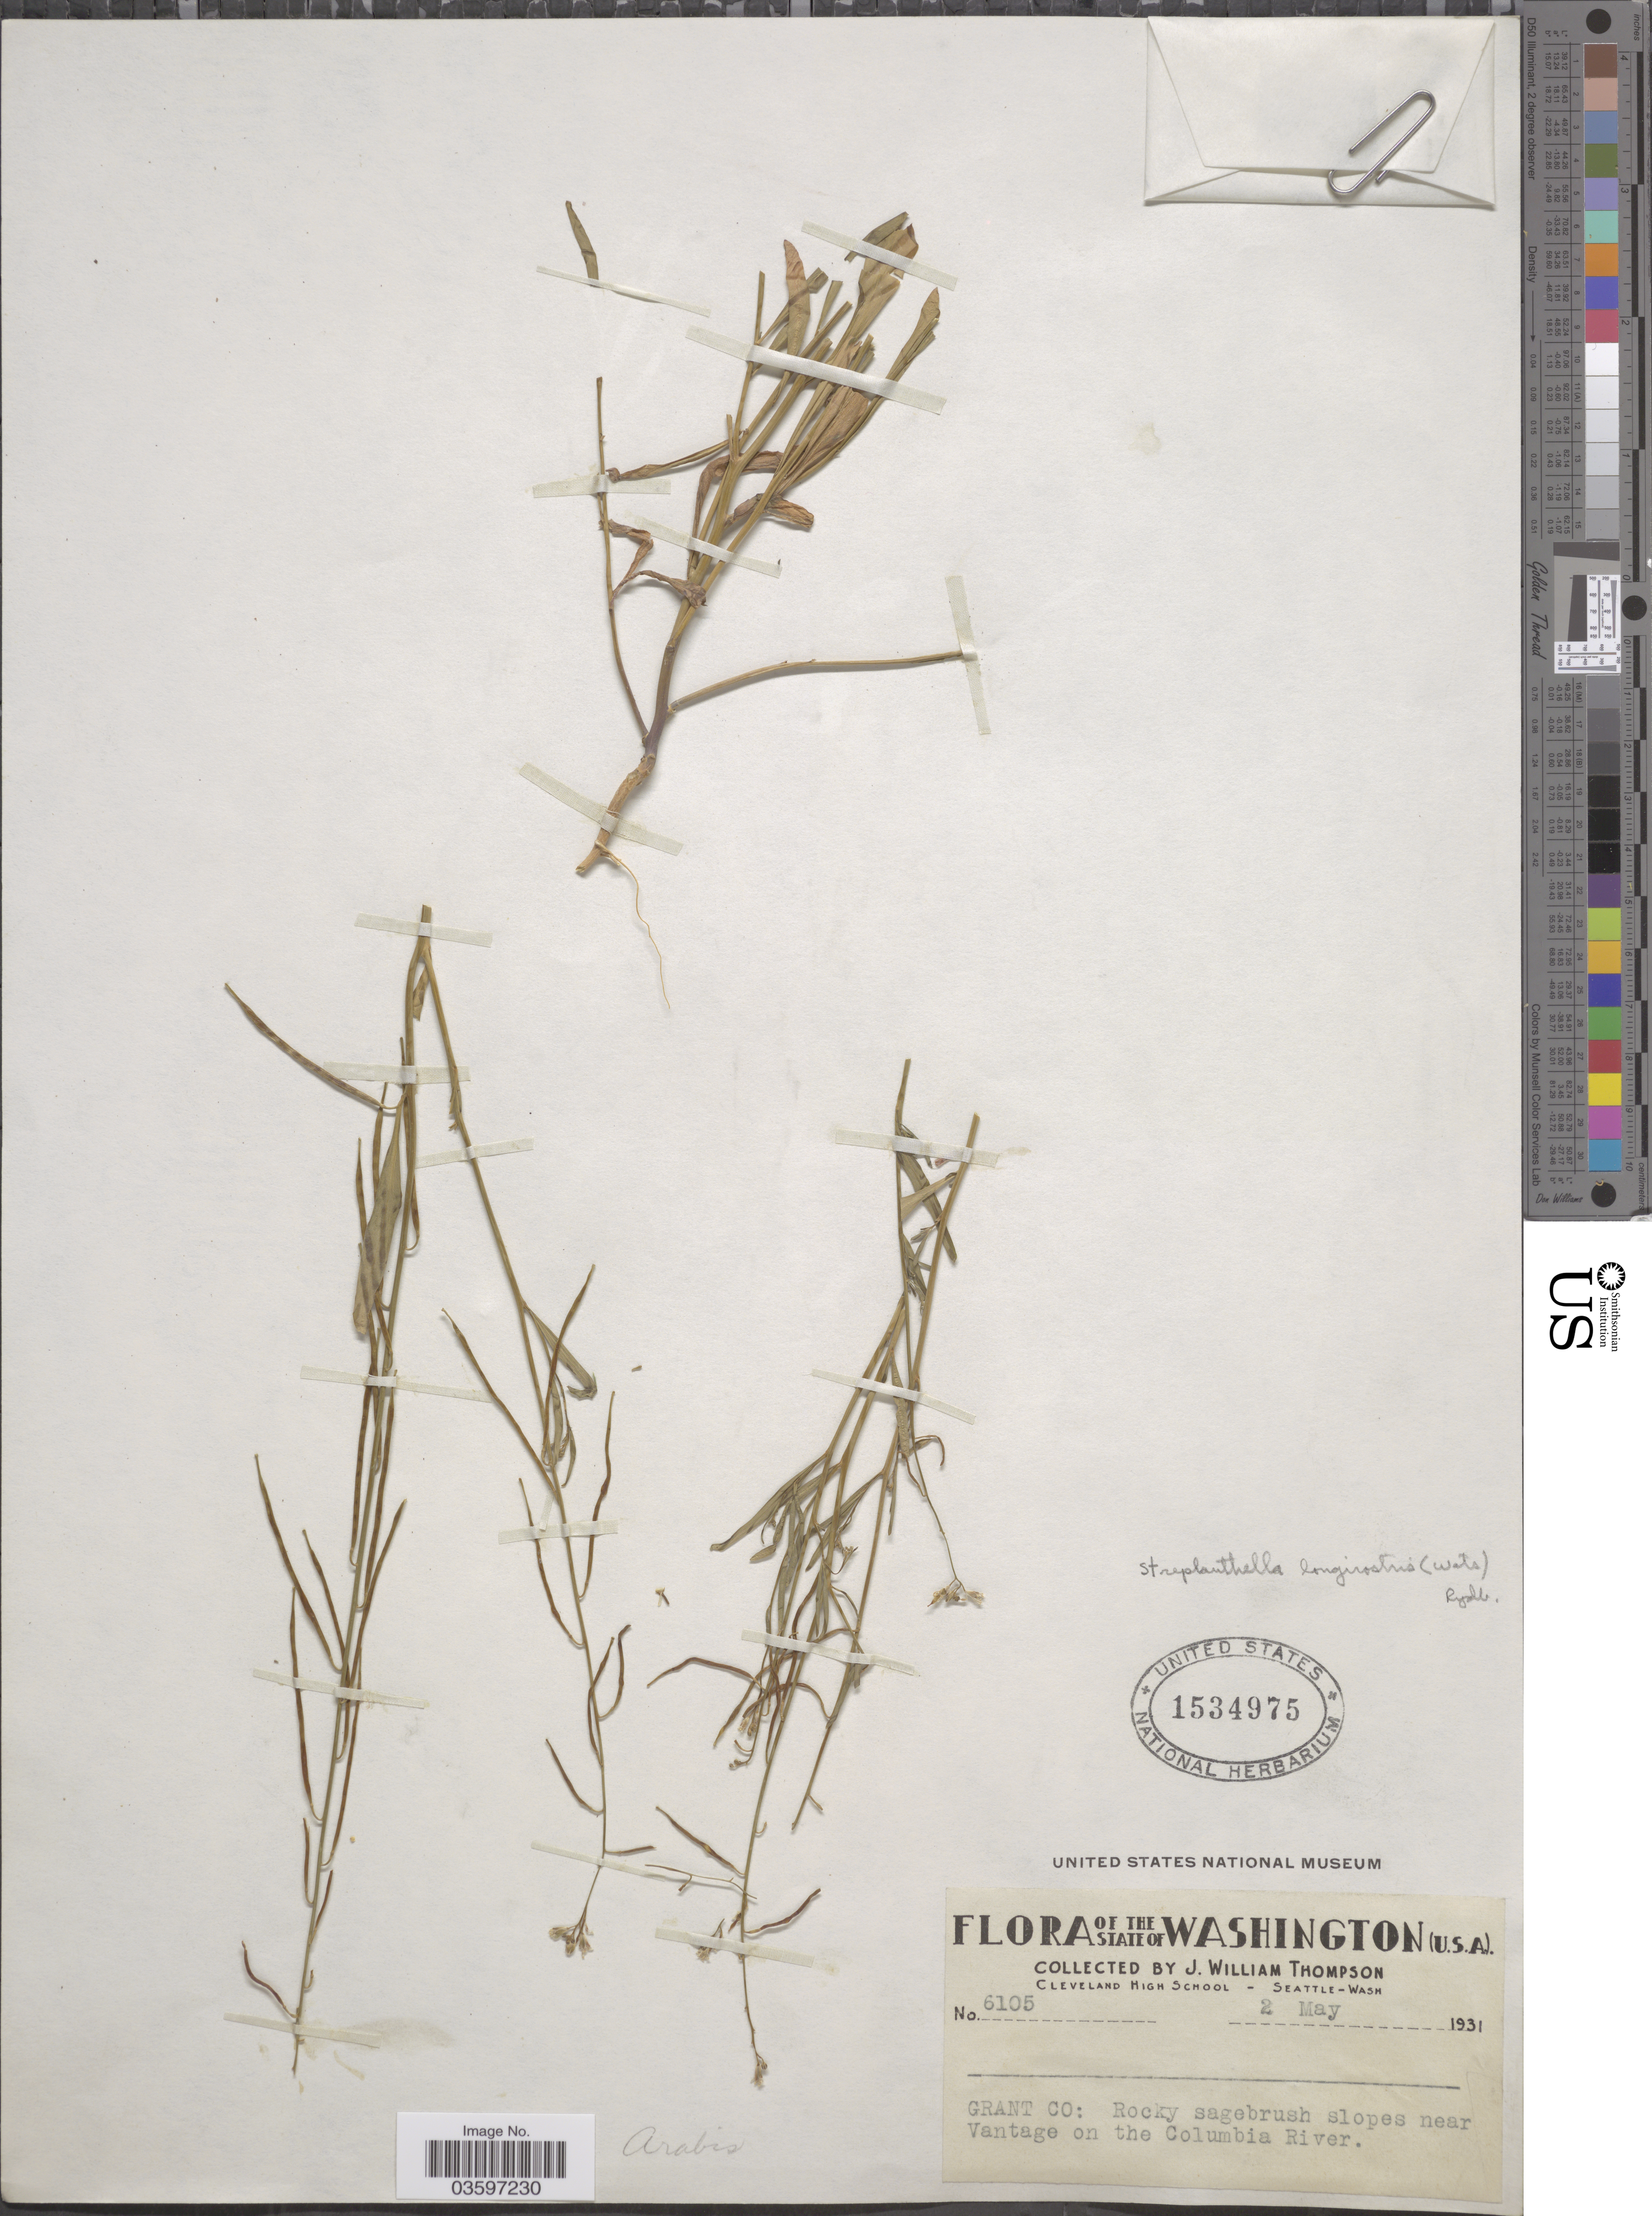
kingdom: Plantae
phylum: Tracheophyta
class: Magnoliopsida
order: Brassicales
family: Brassicaceae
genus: Streptanthella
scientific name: Streptanthella longirostris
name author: (S. Watson) Rydb.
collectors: J. W. Thompson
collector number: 6105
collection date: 1931-05-02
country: United States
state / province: Washington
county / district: Grant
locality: Grant Co: Rocky sagebrush slopes near Vantage on the Columbia River.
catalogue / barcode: US 1534975